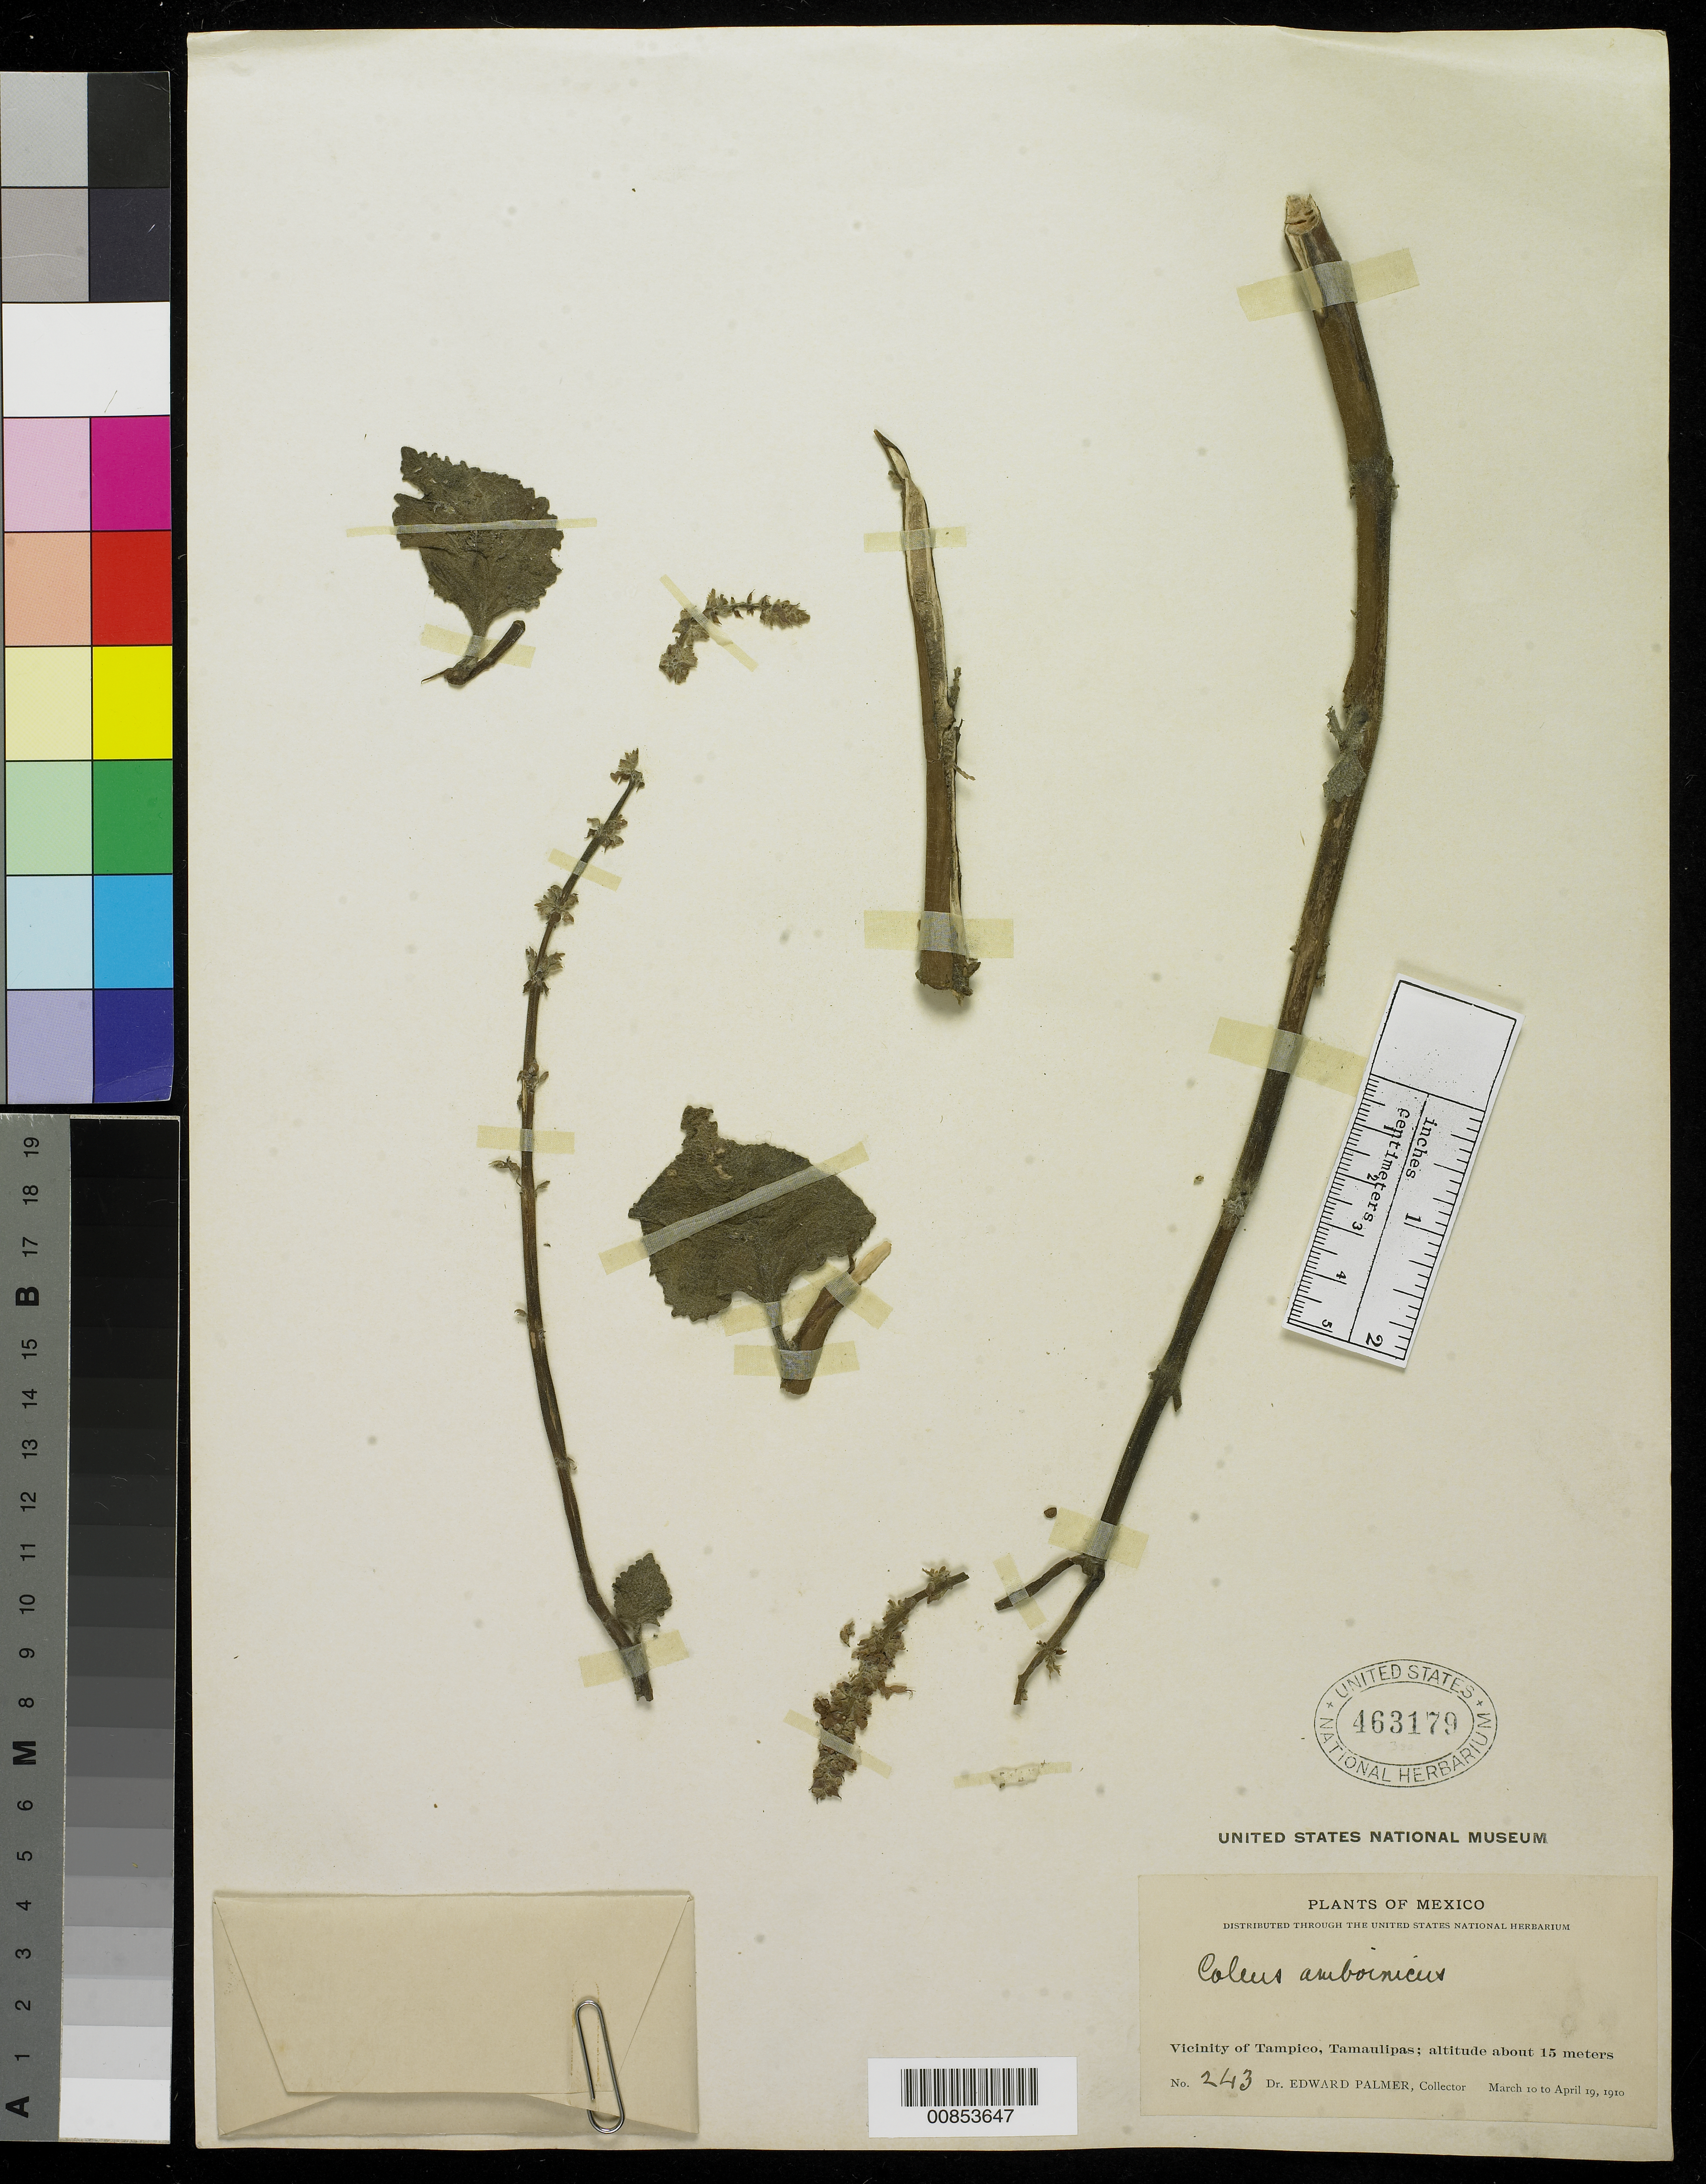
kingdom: Plantae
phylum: Tracheophyta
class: Magnoliopsida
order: Lamiales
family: Lamiaceae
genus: Coleus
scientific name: Coleus amboinicus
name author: Lour.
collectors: E. Palmer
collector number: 243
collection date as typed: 10 Mar 1910 to 19 Apr 1910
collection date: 1910-03-10/1910-04-19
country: Mexico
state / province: Tamaulipas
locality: Vicinity of Tampico, Tamaulipas.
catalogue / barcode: US 463179